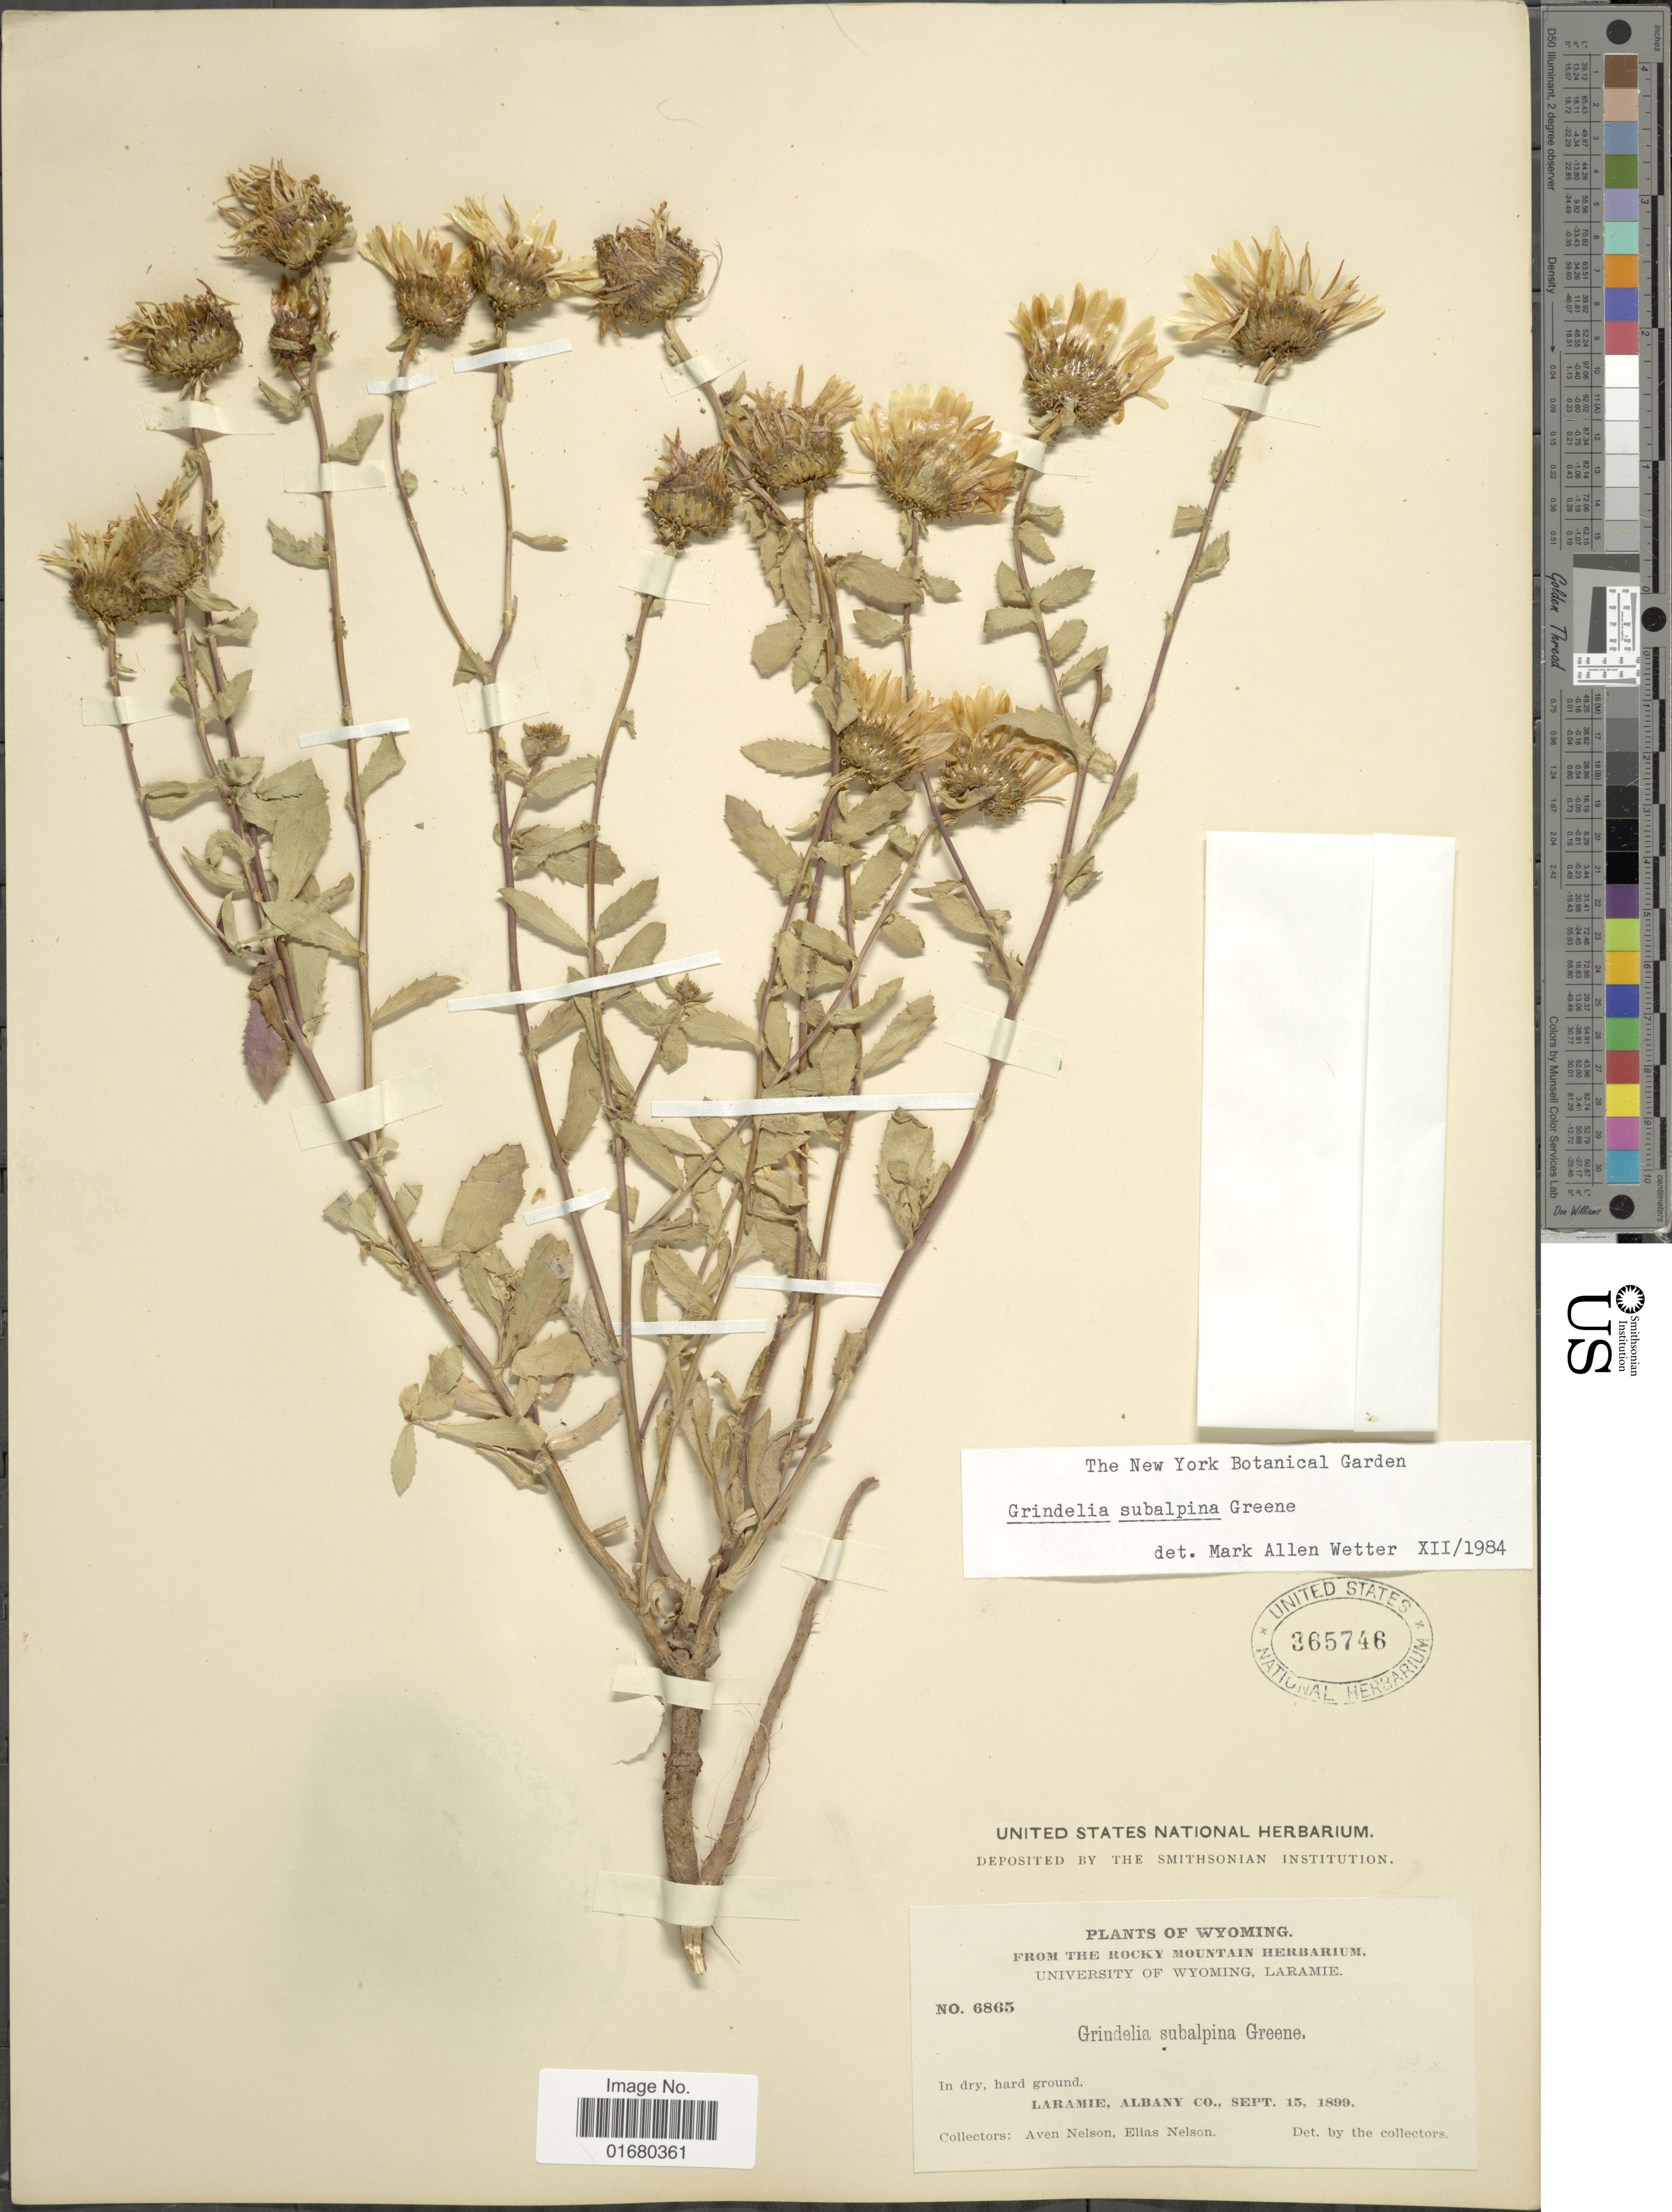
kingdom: Plantae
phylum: Tracheophyta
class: Magnoliopsida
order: Asterales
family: Asteraceae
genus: Grindelia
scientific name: Grindelia subalpina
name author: S.W. Greene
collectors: A. Nelson & E. Nelson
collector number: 6865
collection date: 1899-09-15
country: United States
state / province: Wyoming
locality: In dry, hard ground, Laramie, Albany Co.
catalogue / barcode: US 365749